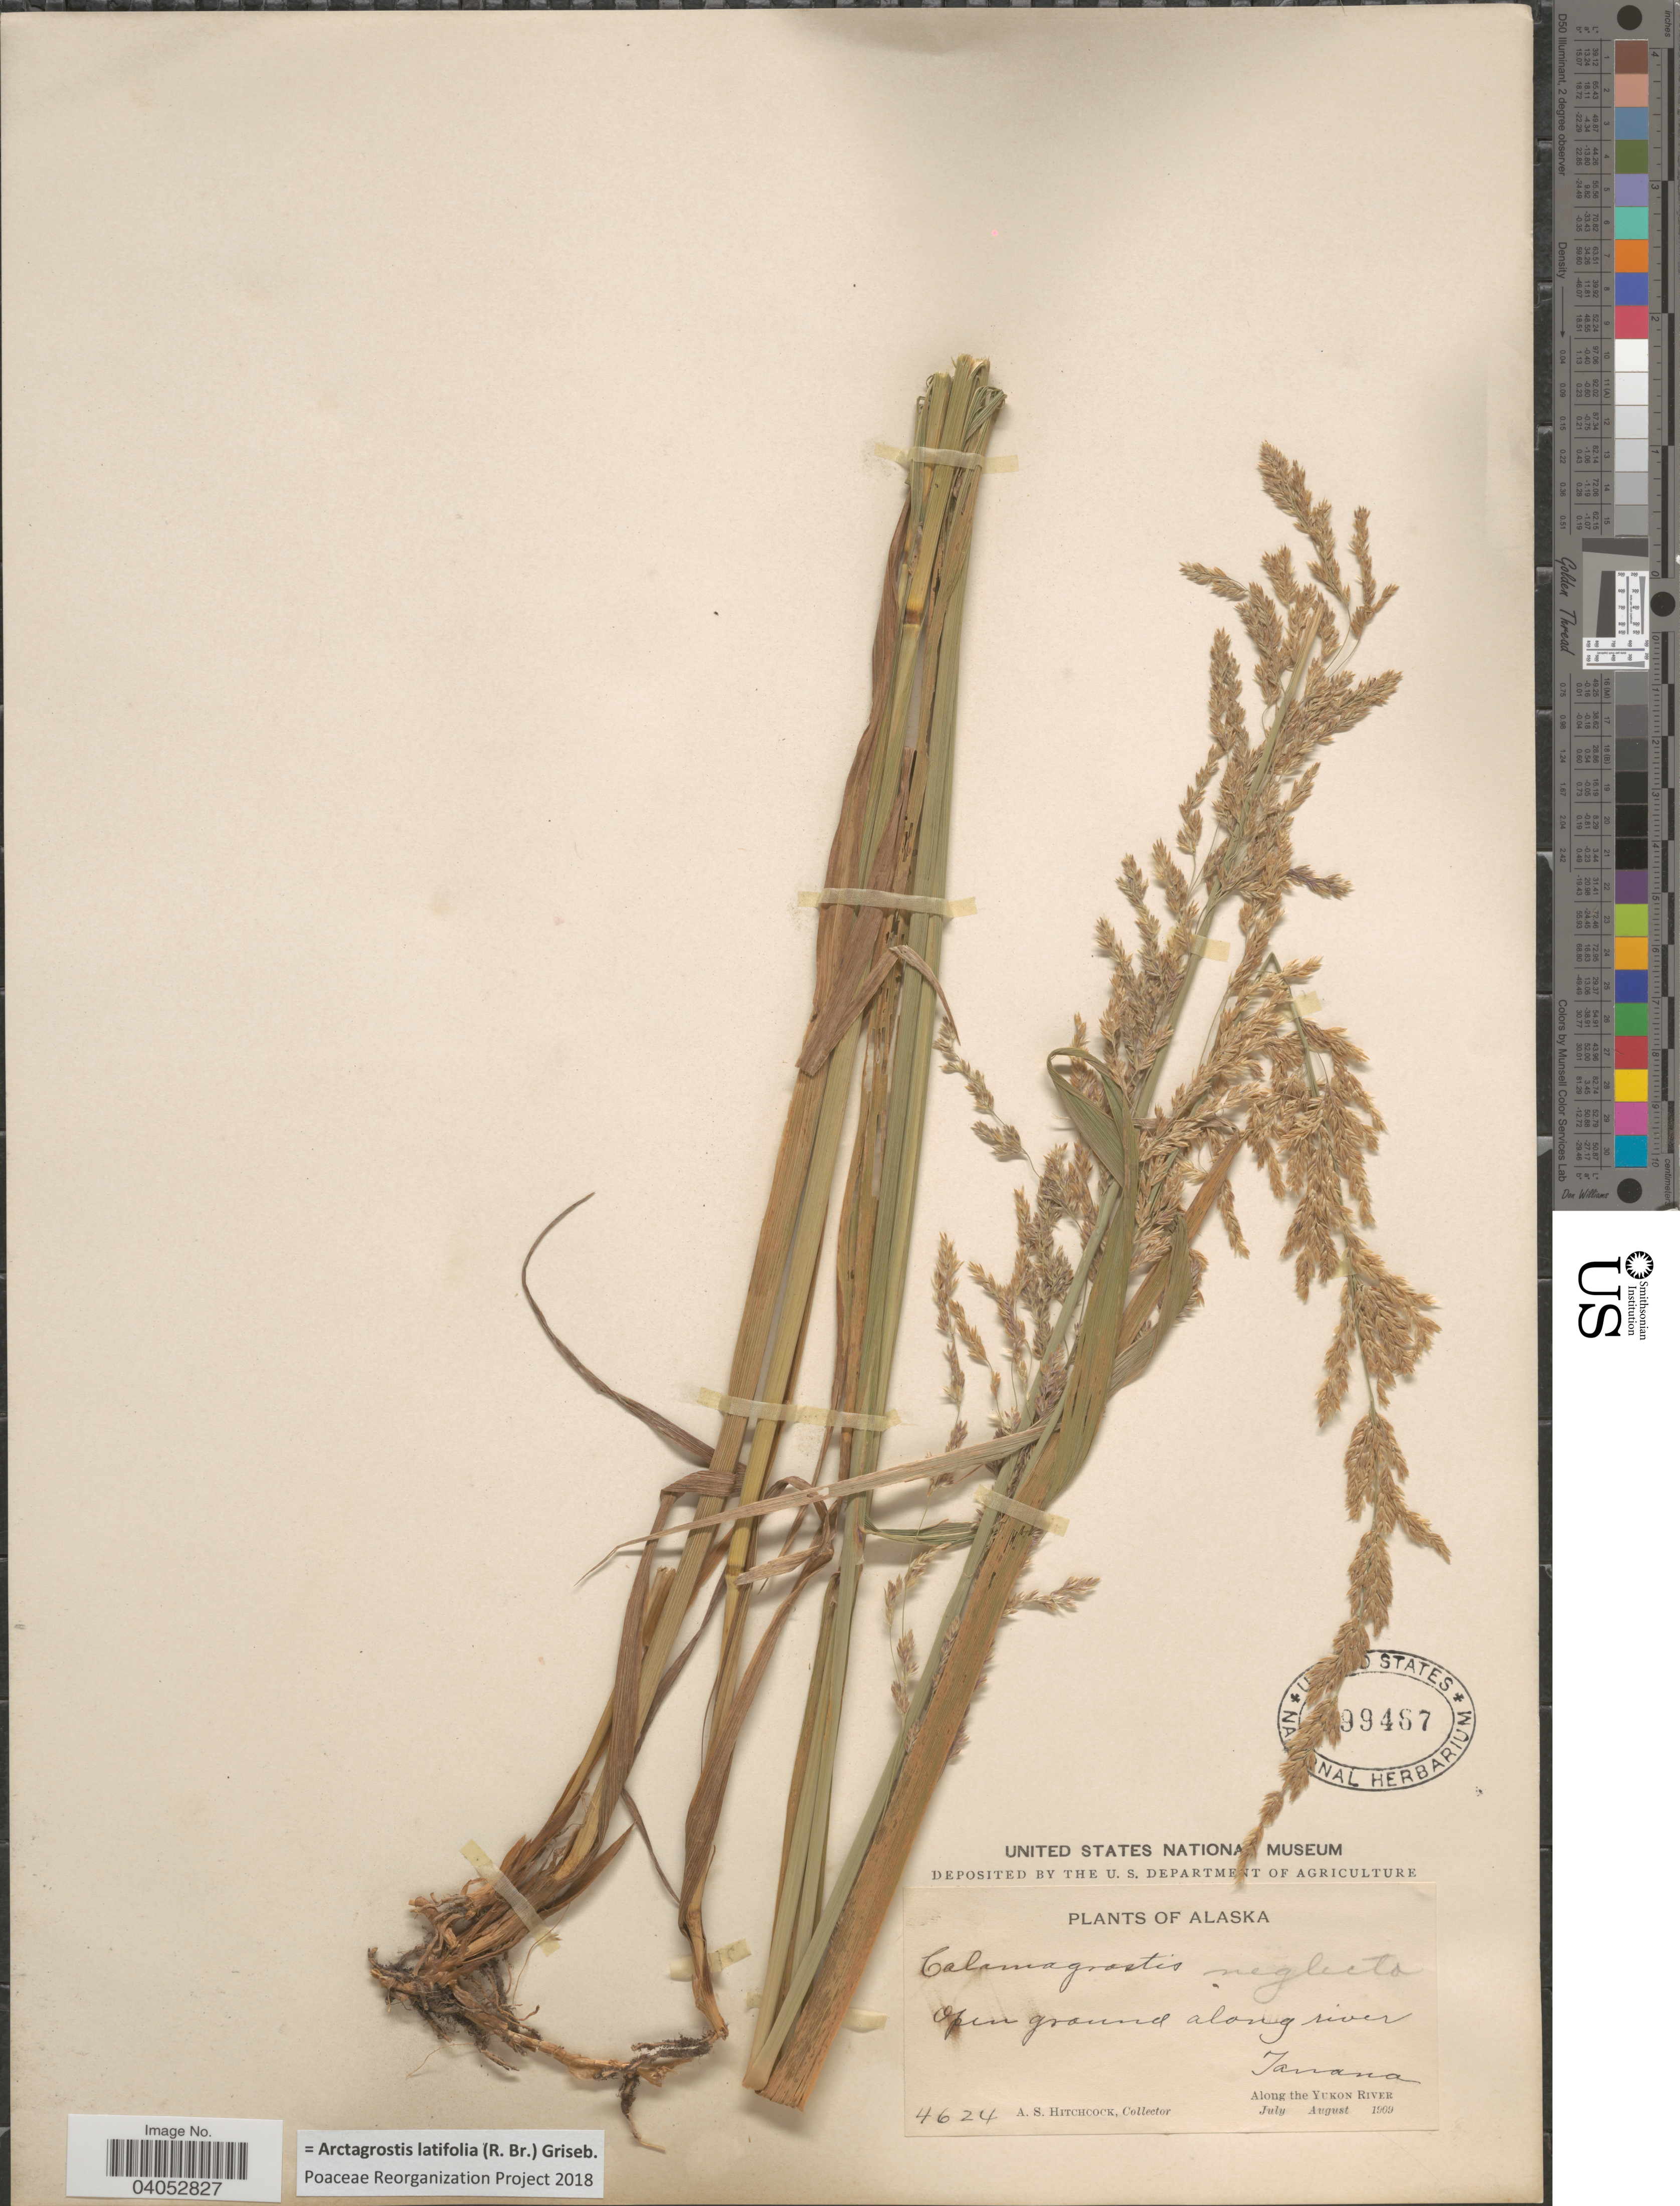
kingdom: Plantae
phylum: Tracheophyta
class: Liliopsida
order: Poales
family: Poaceae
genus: Arctagrostis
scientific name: Arctagrostis latifolia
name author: (R. Br.) Griseb.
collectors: A. S. Hitchcock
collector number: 4624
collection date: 1909-07/1909-08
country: United States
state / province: Alaska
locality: Along river Tanana. Along the Yukon River.